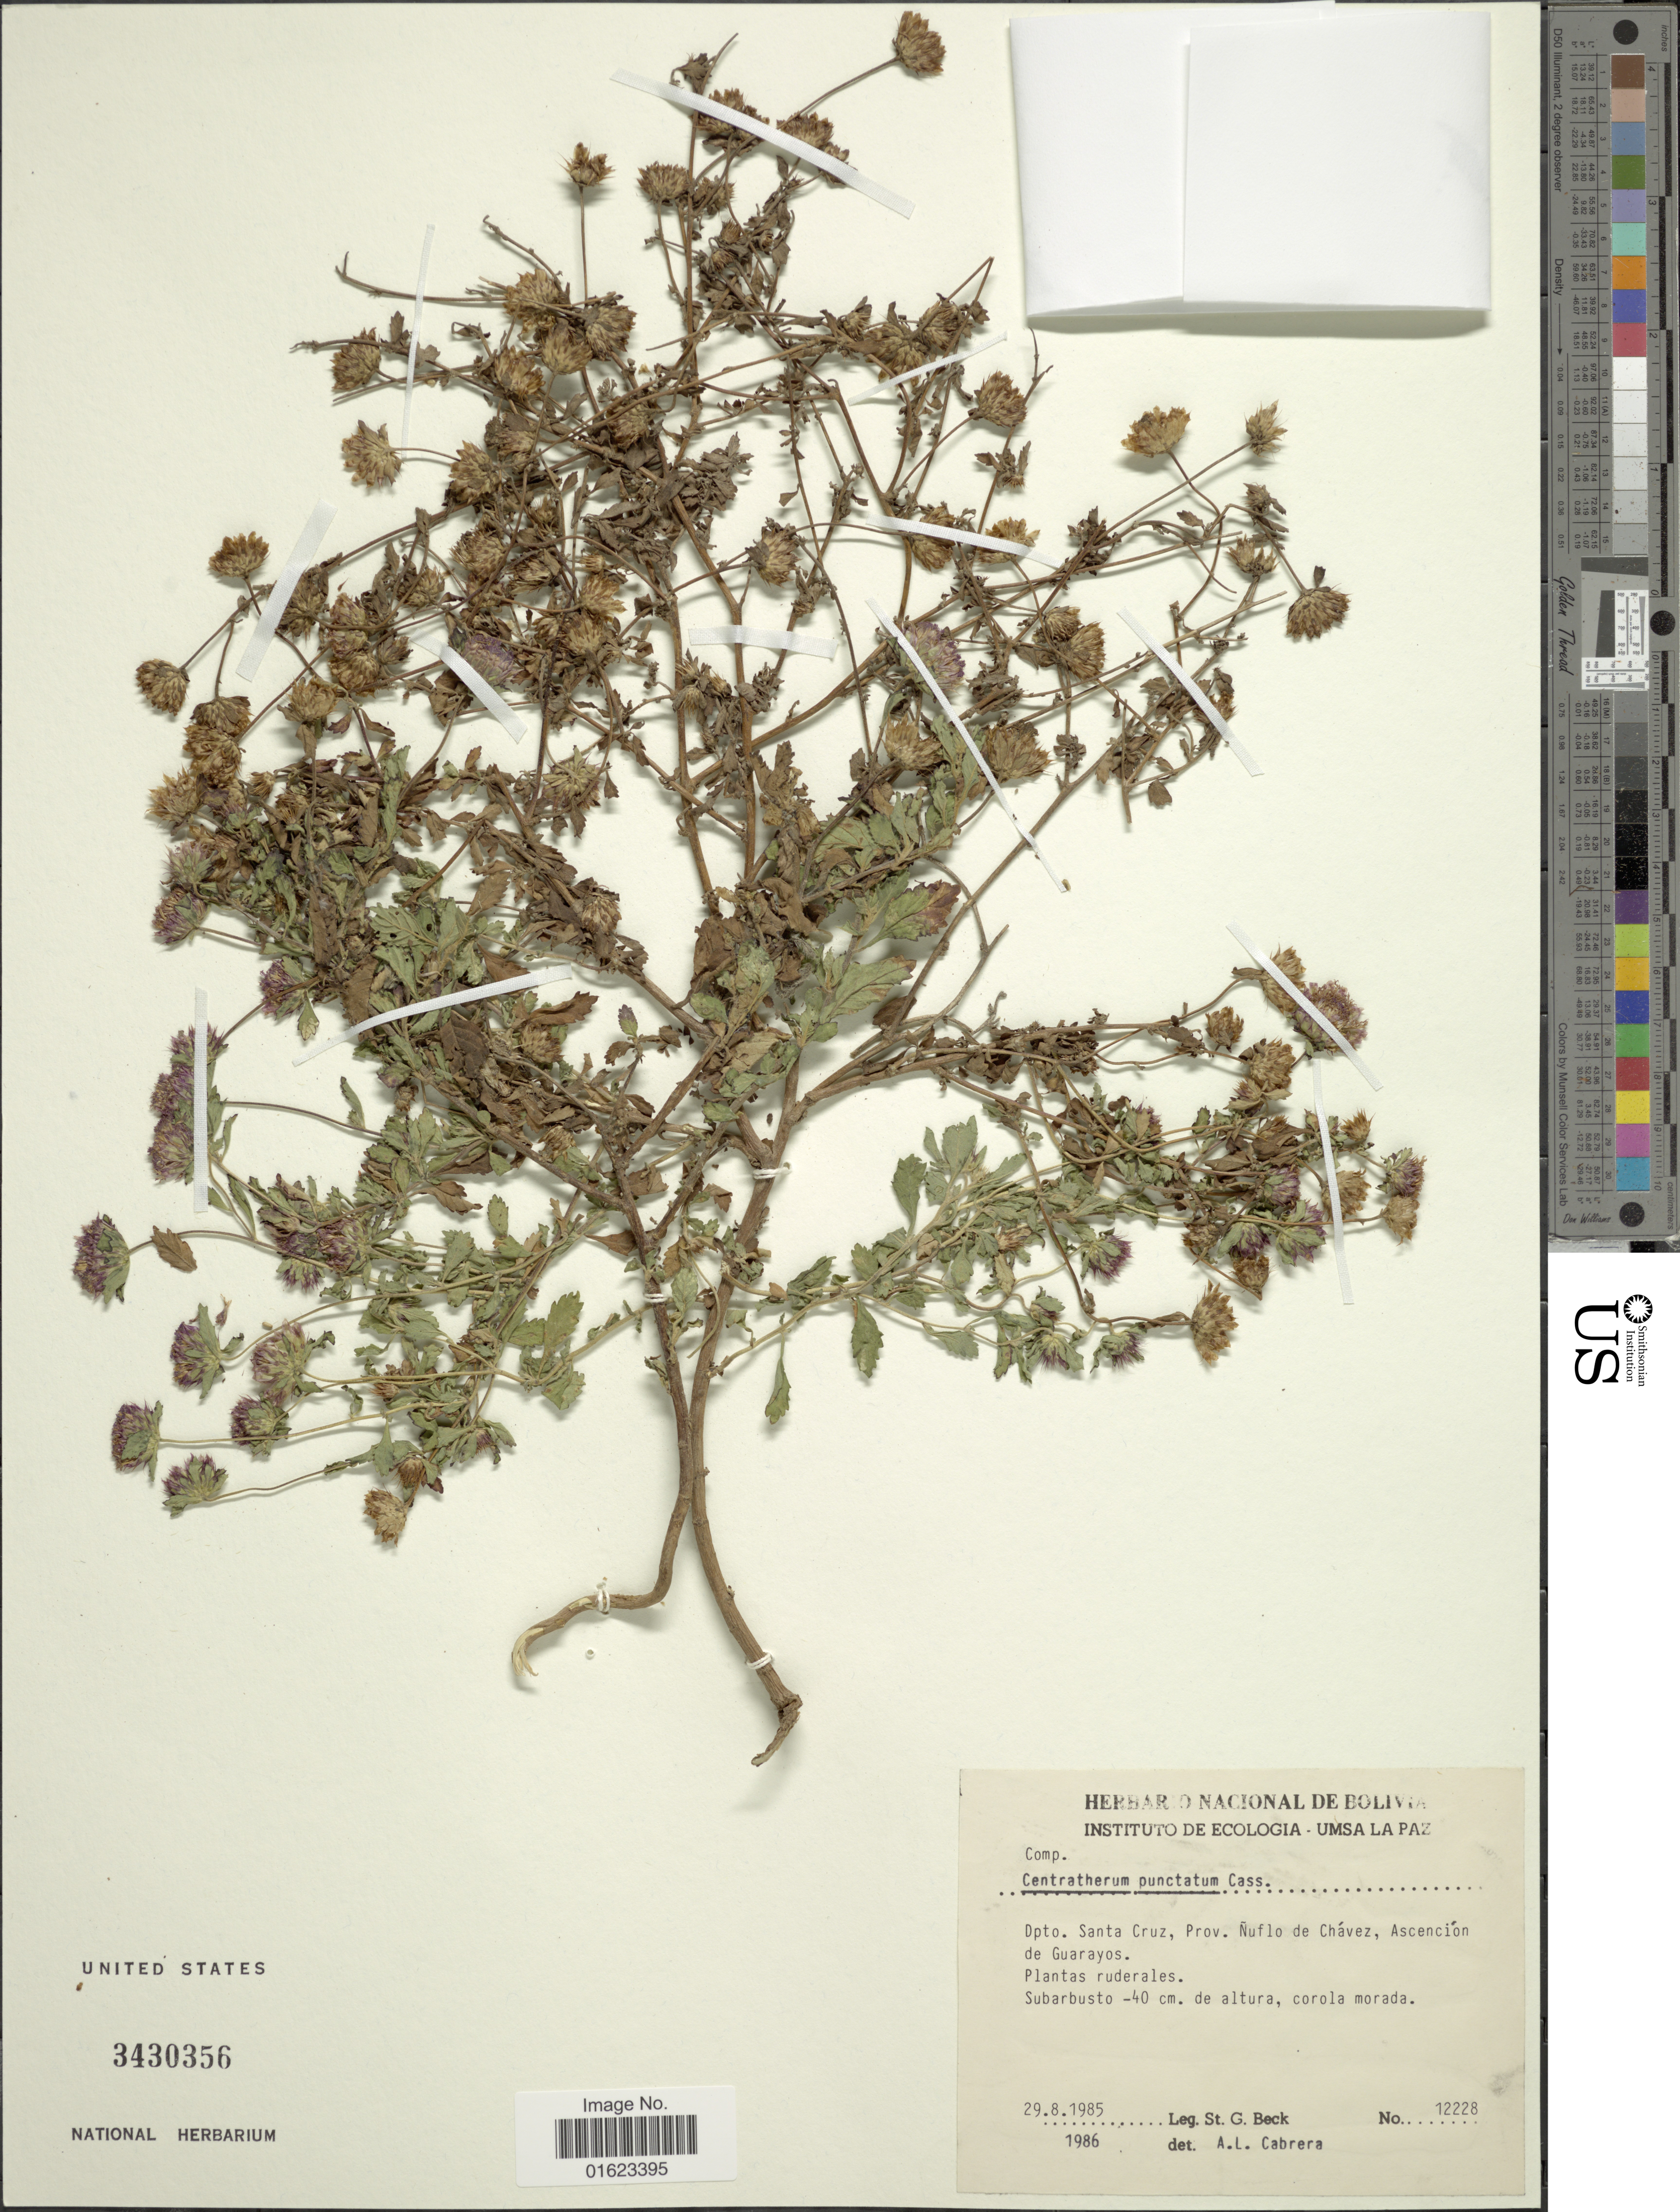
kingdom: Plantae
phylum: Tracheophyta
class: Magnoliopsida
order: Asterales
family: Asteraceae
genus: Centratherum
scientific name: Centratherum punctatum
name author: Cass.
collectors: S. G. Beck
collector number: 12228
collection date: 1985-08-29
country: Bolivia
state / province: Santa Cruz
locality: Dpto. Santa Cruz. Prov. Nuflo de Chavez, Ascencion de Guarayos.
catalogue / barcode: US 3430356